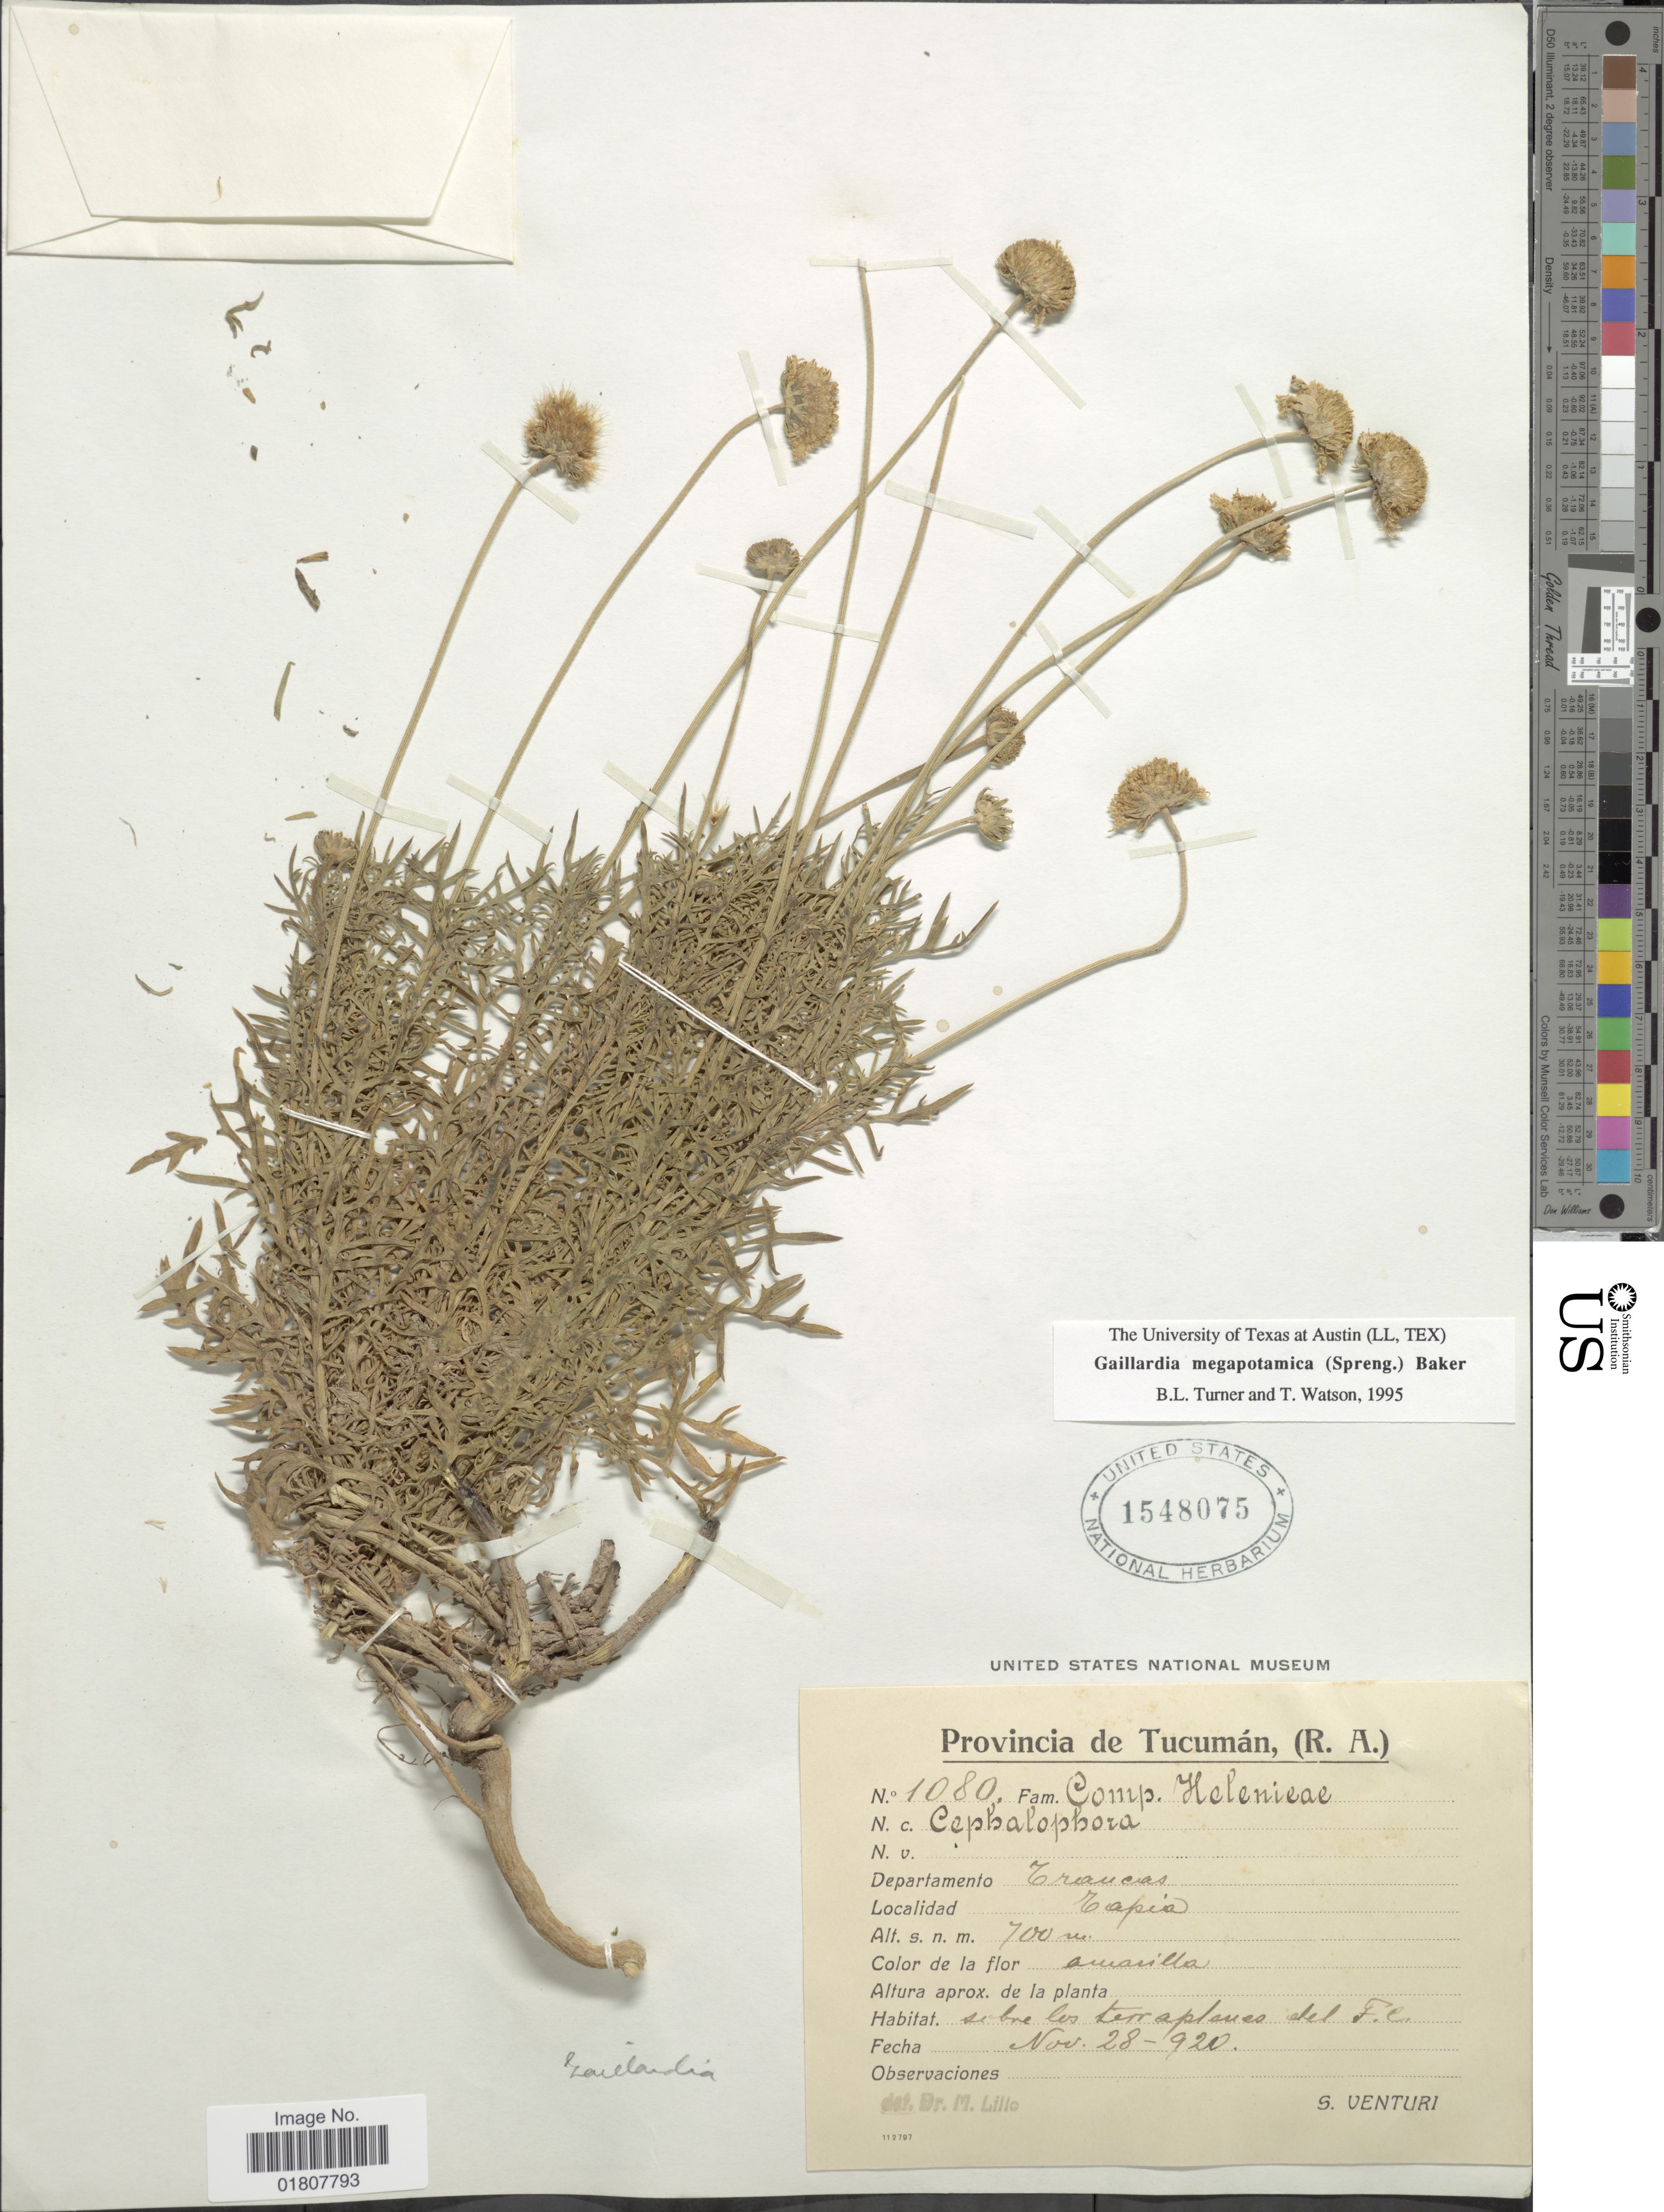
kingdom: Plantae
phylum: Tracheophyta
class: Magnoliopsida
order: Asterales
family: Asteraceae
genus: Gaillardia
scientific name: Gaillardia megapotamica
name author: (Spreng.) Baker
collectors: S. Venturi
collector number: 1080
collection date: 1920-11-28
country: Argentina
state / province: Tucuman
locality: Departamento Craucas, Tapia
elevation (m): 700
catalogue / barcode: US 1548075